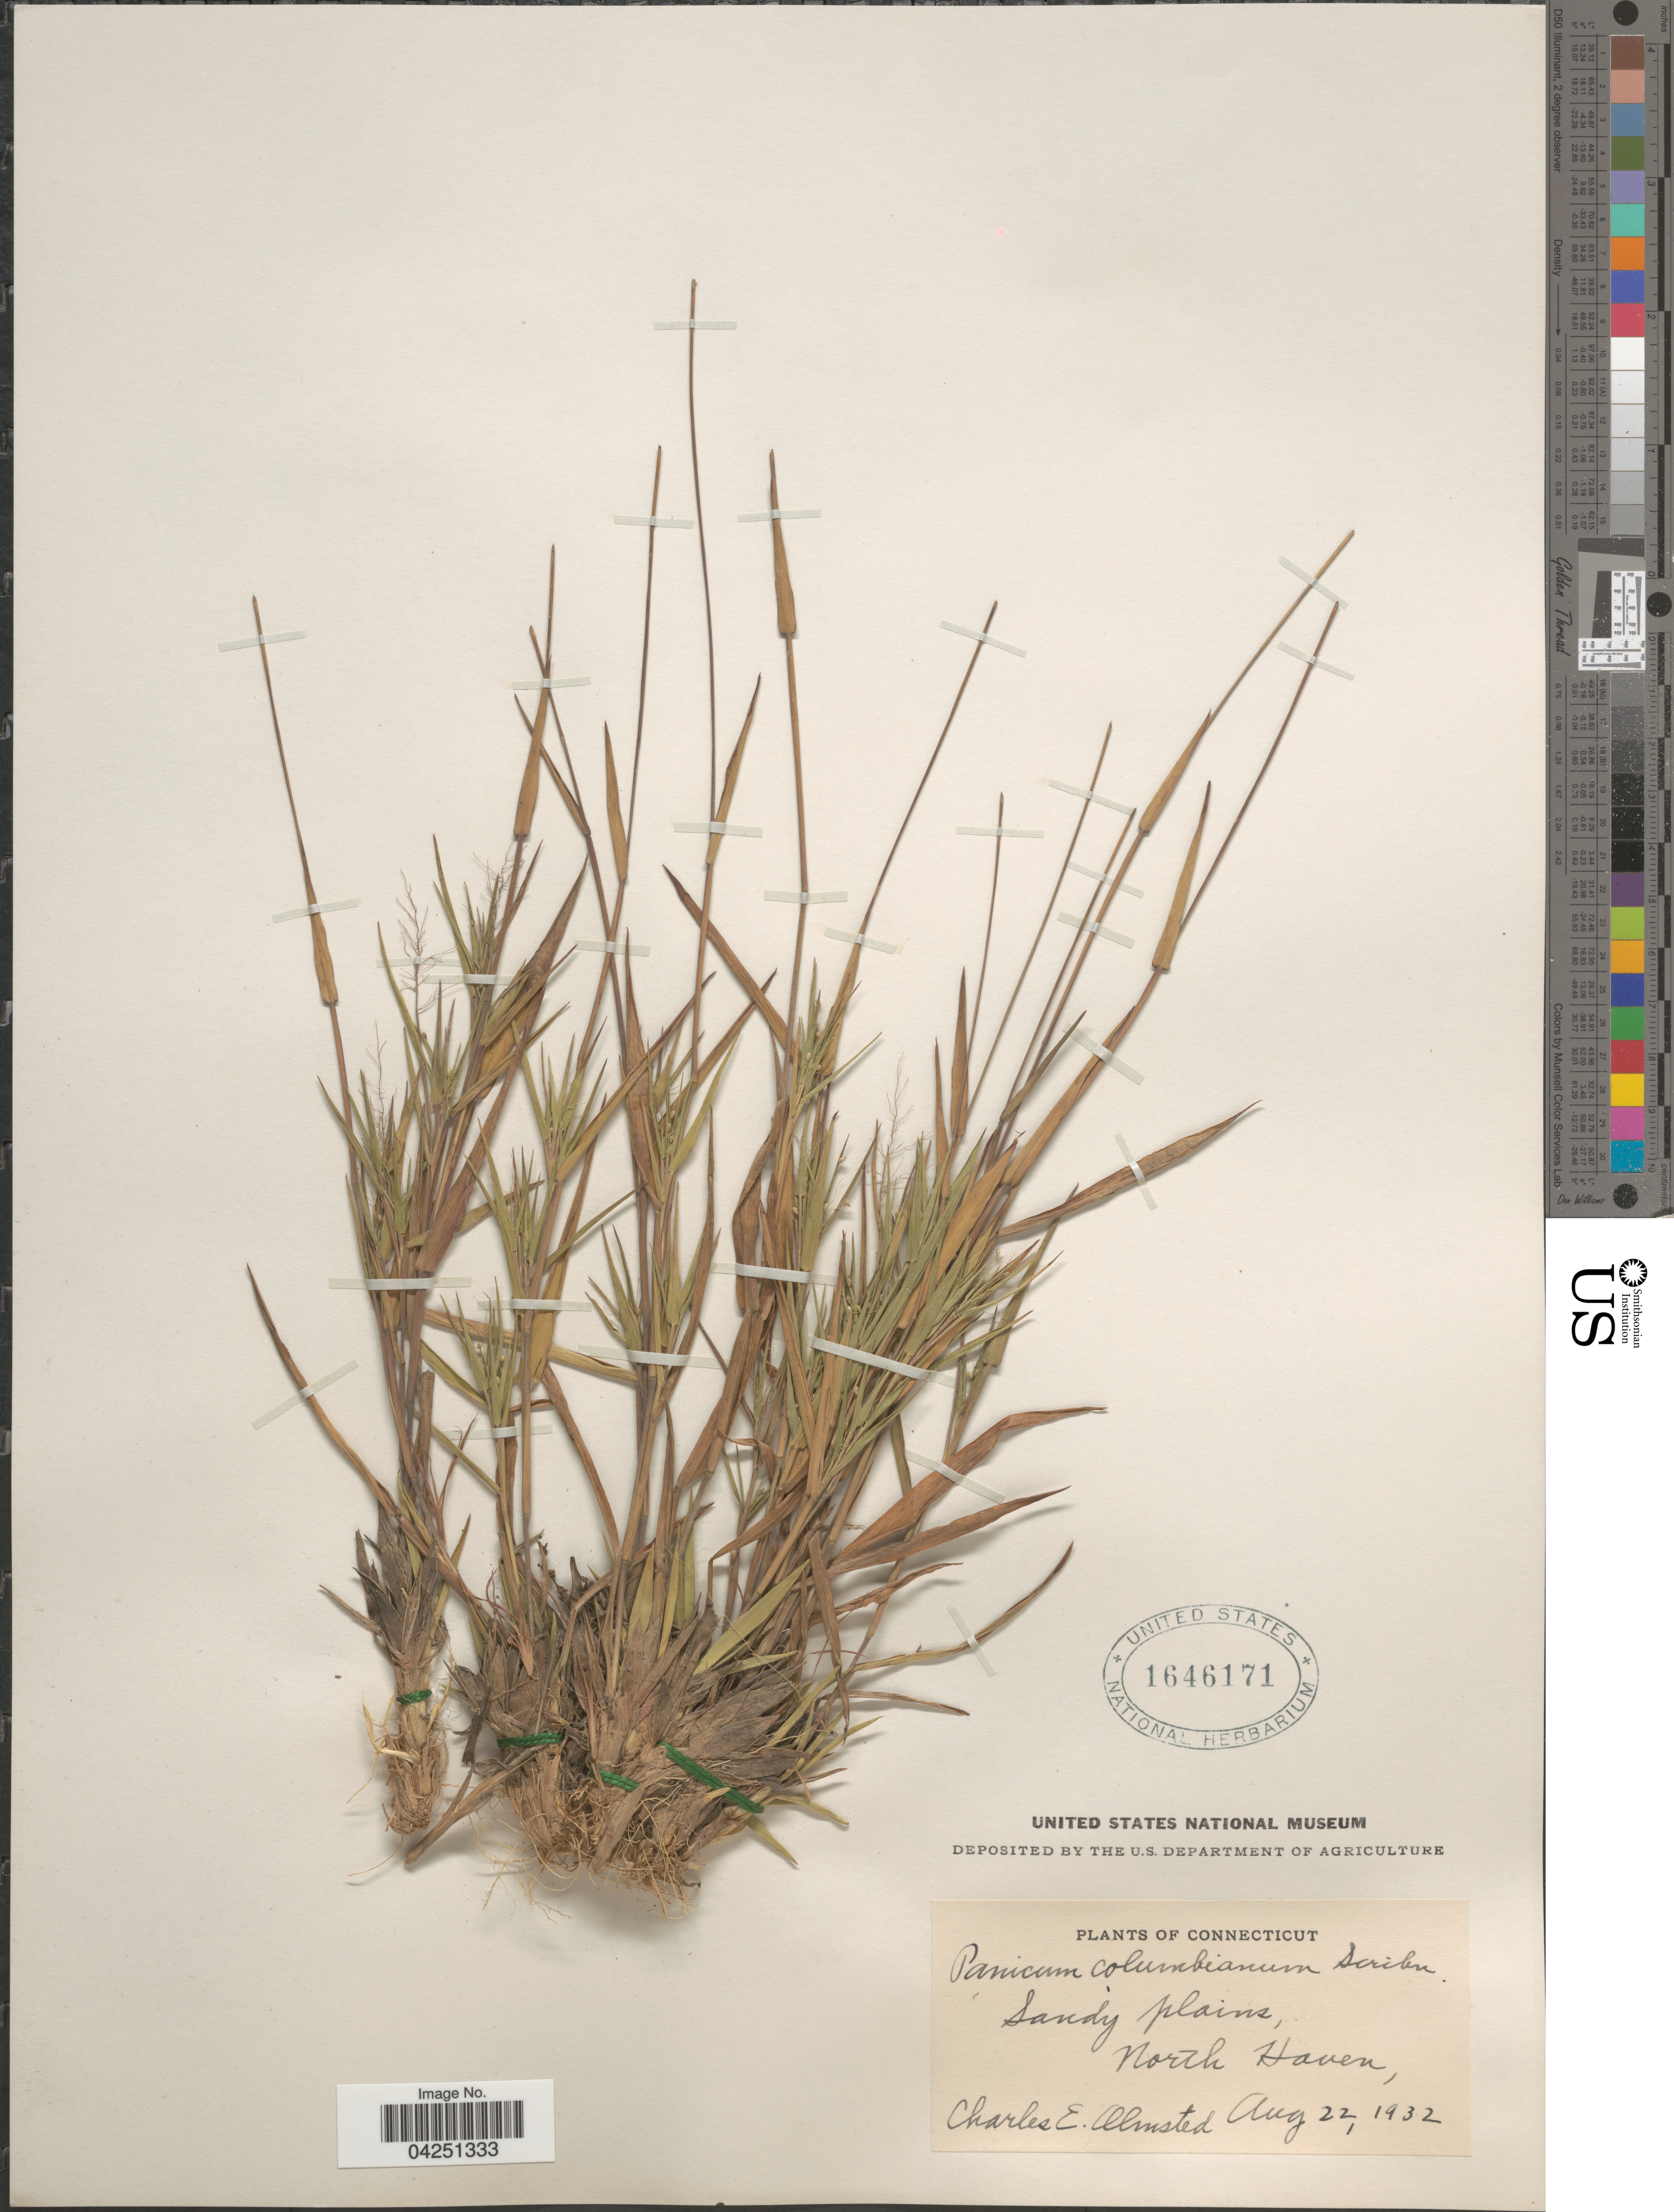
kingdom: Plantae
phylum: Tracheophyta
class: Liliopsida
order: Poales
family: Poaceae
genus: Dichanthelium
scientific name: Dichanthelium acuminatum var. acuminatum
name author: (Sw.) Gould & C.A. Clark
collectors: C. Olmsted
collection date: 1932-08-22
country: United States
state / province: Connecticut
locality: Sandy plains, North Haven.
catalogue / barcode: US 1646171